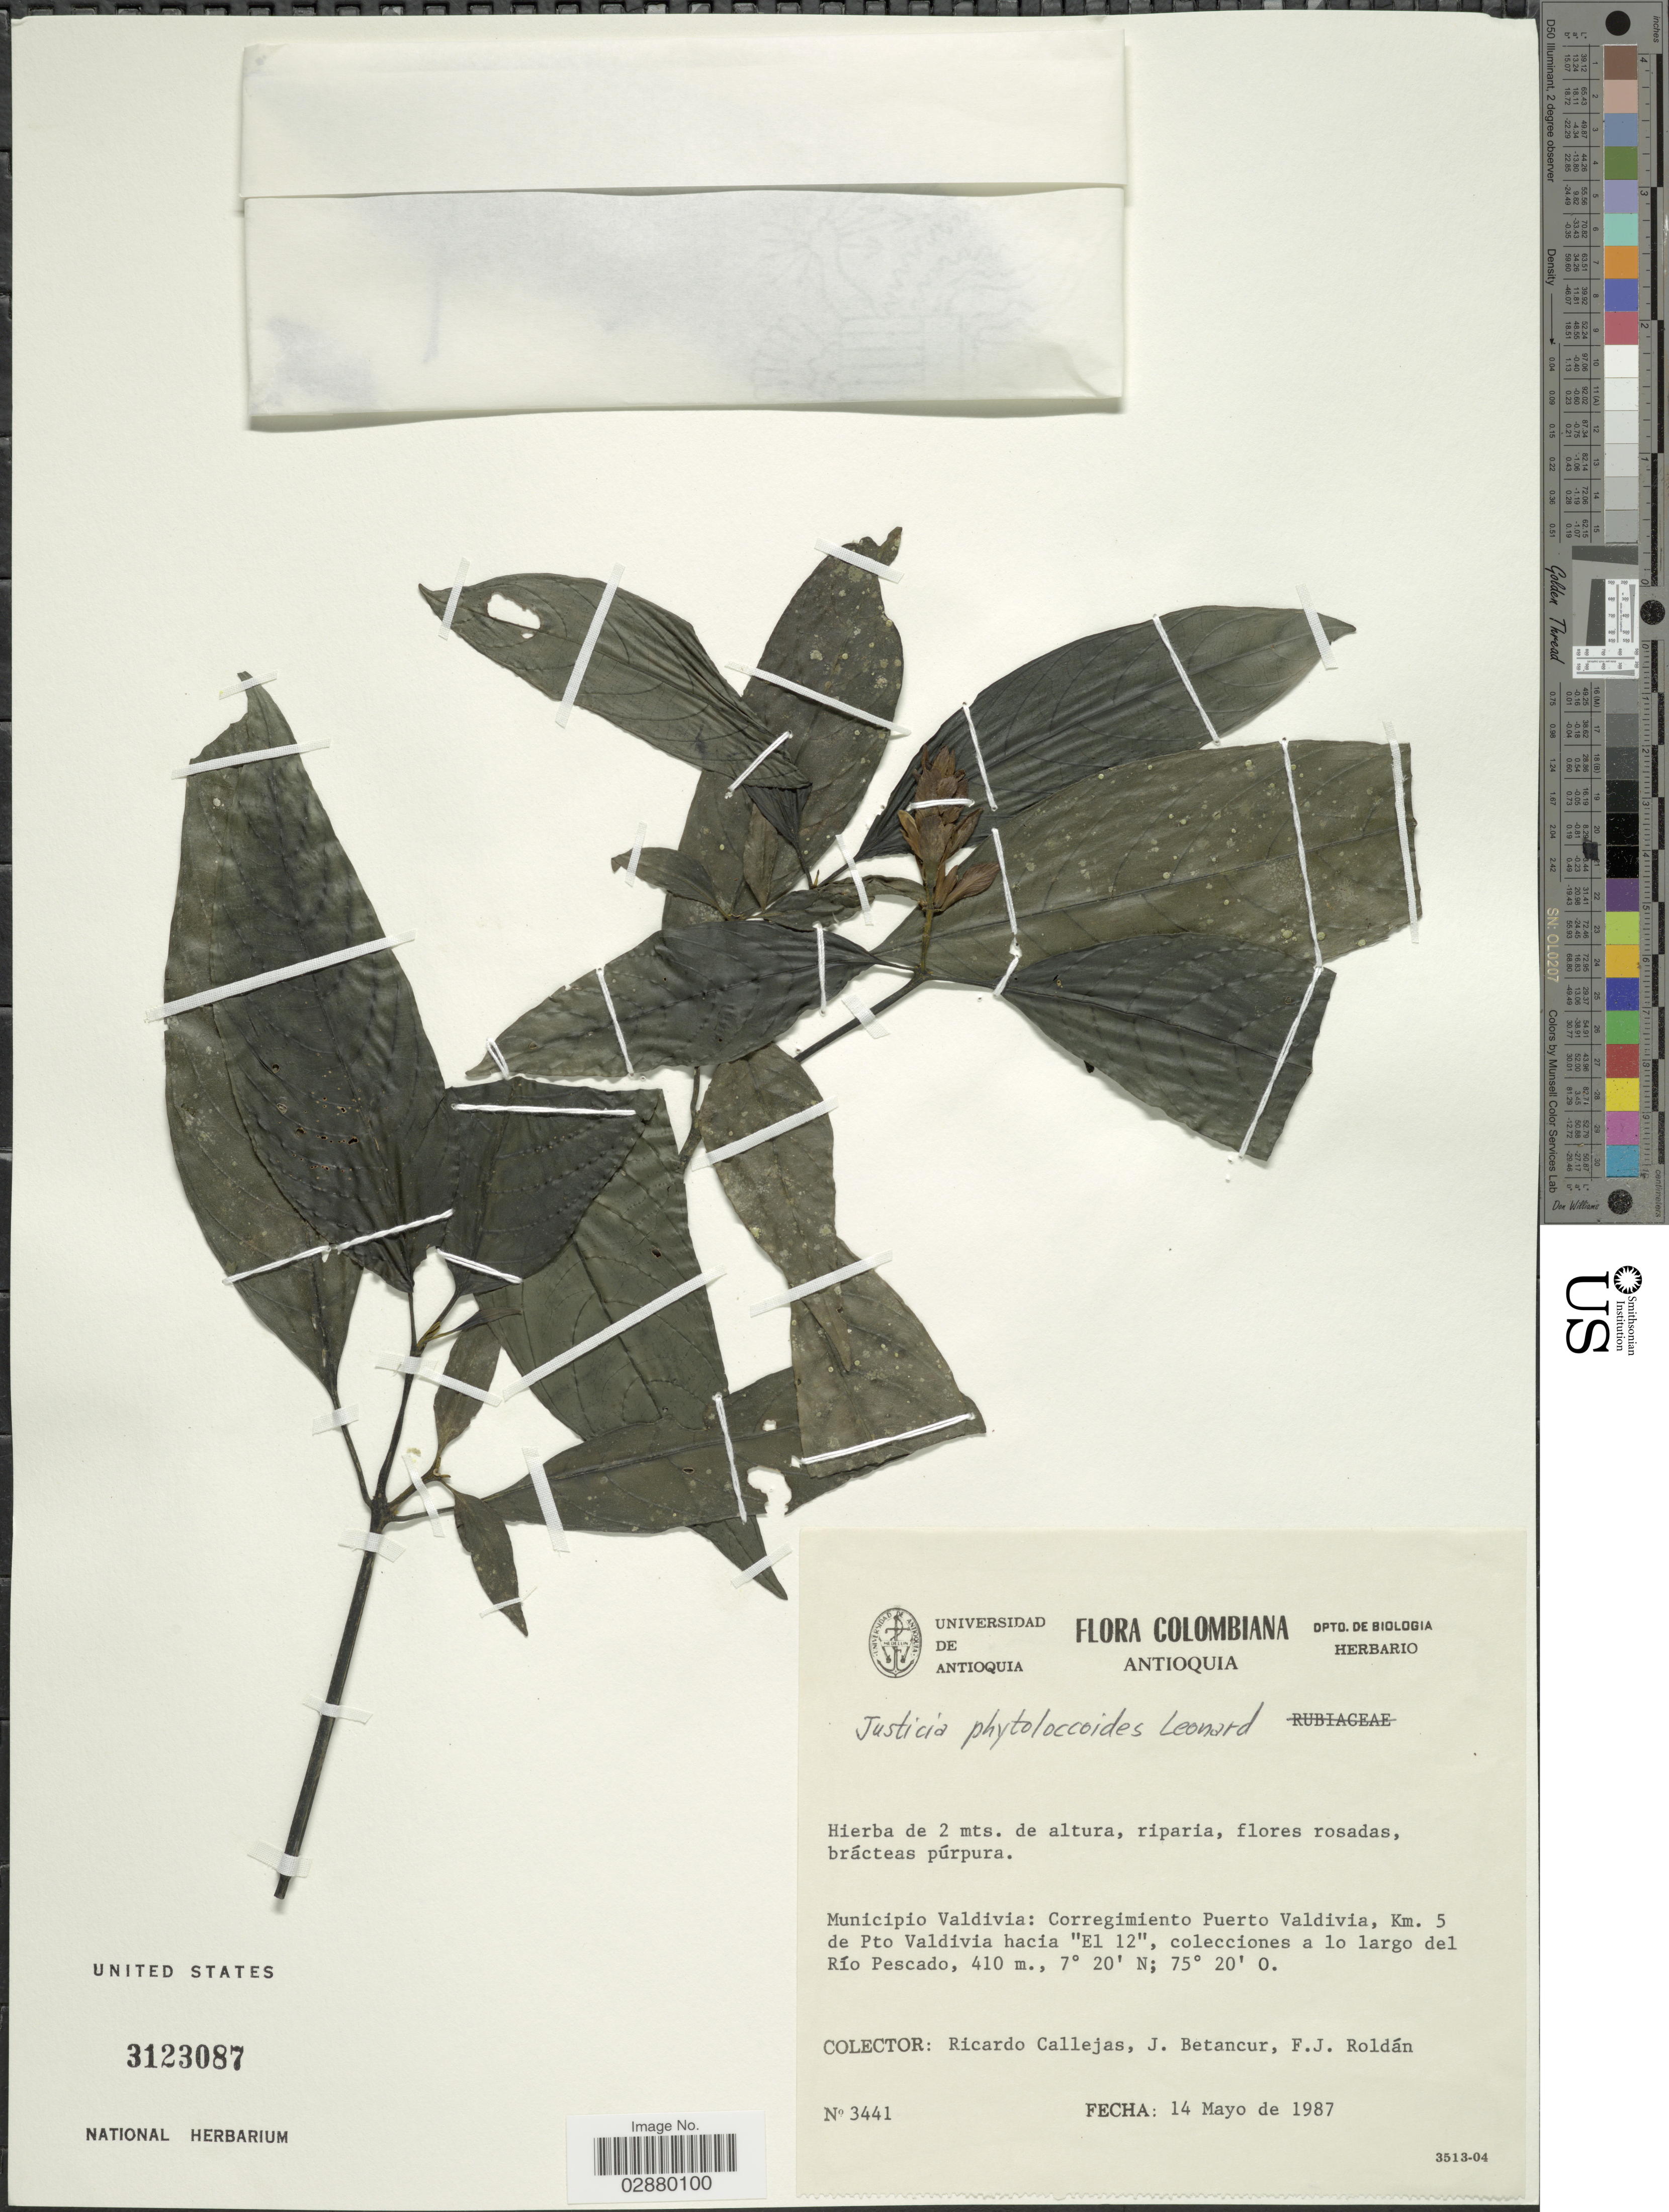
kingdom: Plantae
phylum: Tracheophyta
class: Magnoliopsida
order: Lamiales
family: Acanthaceae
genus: Justicia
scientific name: Justicia phytolaccoides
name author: Leonard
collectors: R. Callejas, J. Betancur & F. J. Roldán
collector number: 3441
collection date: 1987-05-14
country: Colombia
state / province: Antioquia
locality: Municipio Valdivia: Corregimiento Puerto Valdivia, Km. 5 de Pto Valdivia hacia "El 12", colecciones a lo largo del Río Pescado.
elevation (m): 410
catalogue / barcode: US 3123087